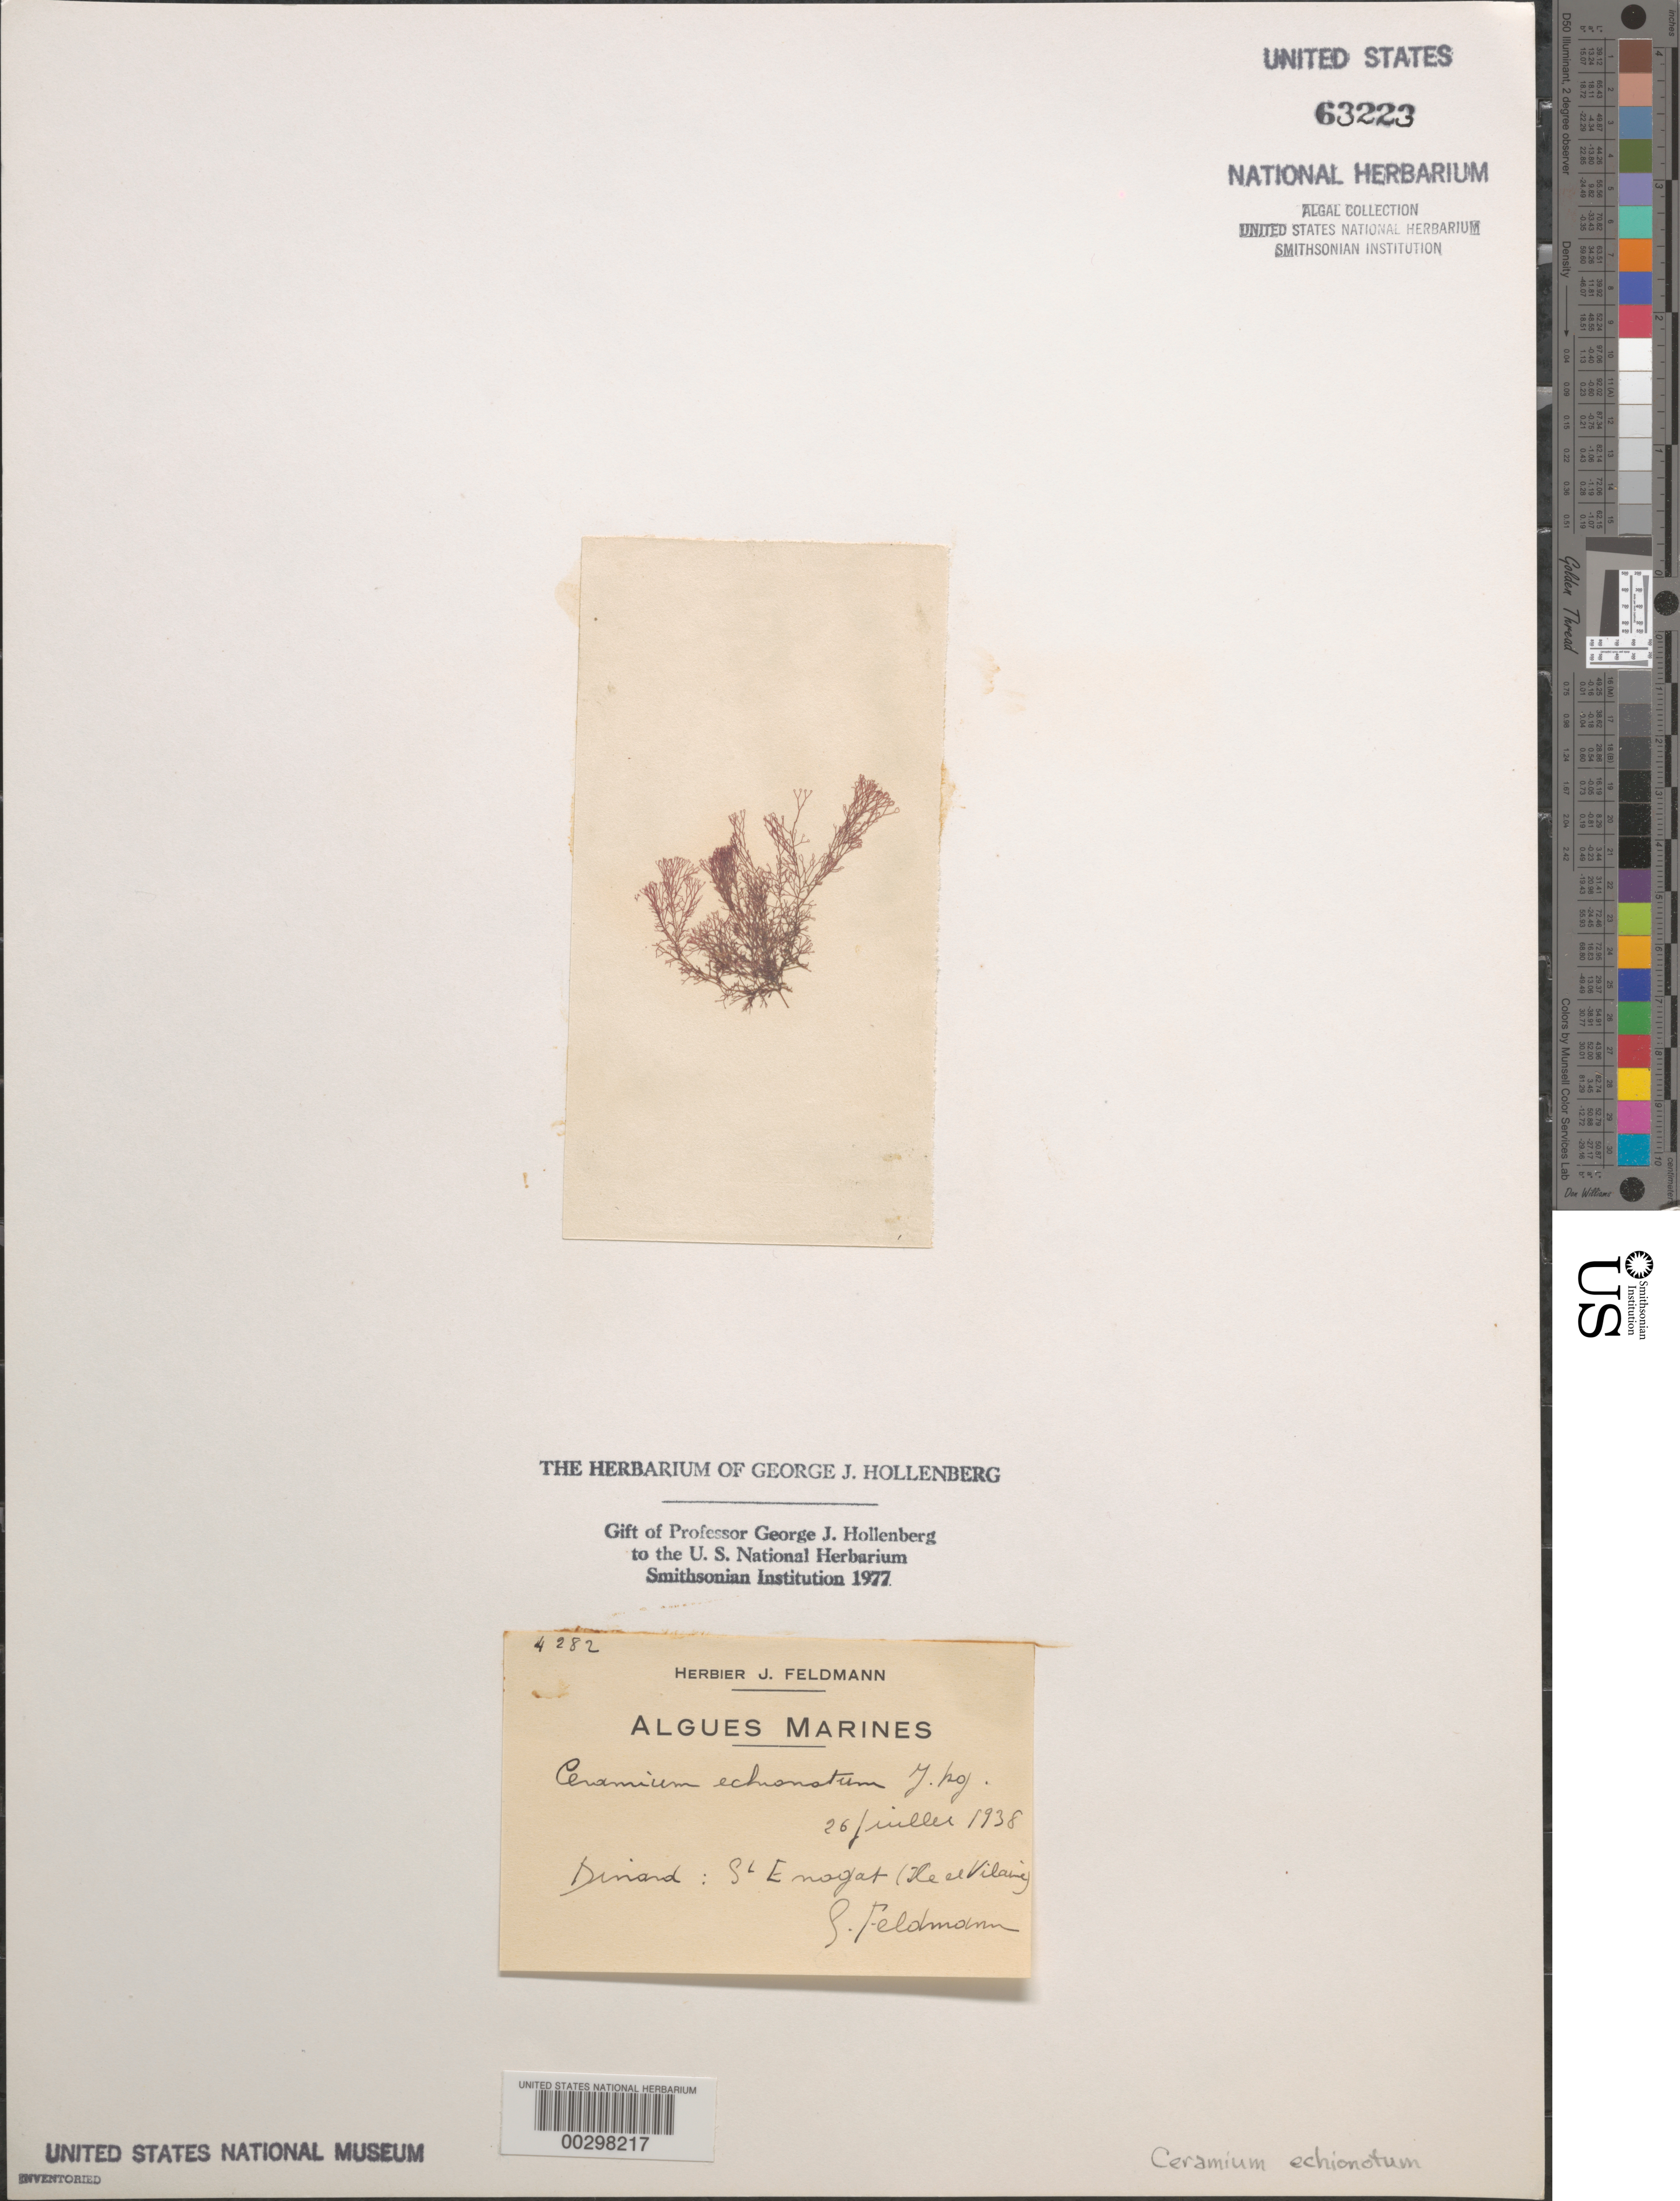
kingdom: Plantae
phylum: Rhodophyta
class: Florideophyceae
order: Ceramiales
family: Ceramiaceae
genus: Ceramium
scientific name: Ceramium echionotum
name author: J. Agardh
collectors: G. Feldmann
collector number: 4282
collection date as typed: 26 Jul 1938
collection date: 1938-07-26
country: France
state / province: Bretagne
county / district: Ille-et-Vilaine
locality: St. Enogat, Dinard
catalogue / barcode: US 63223